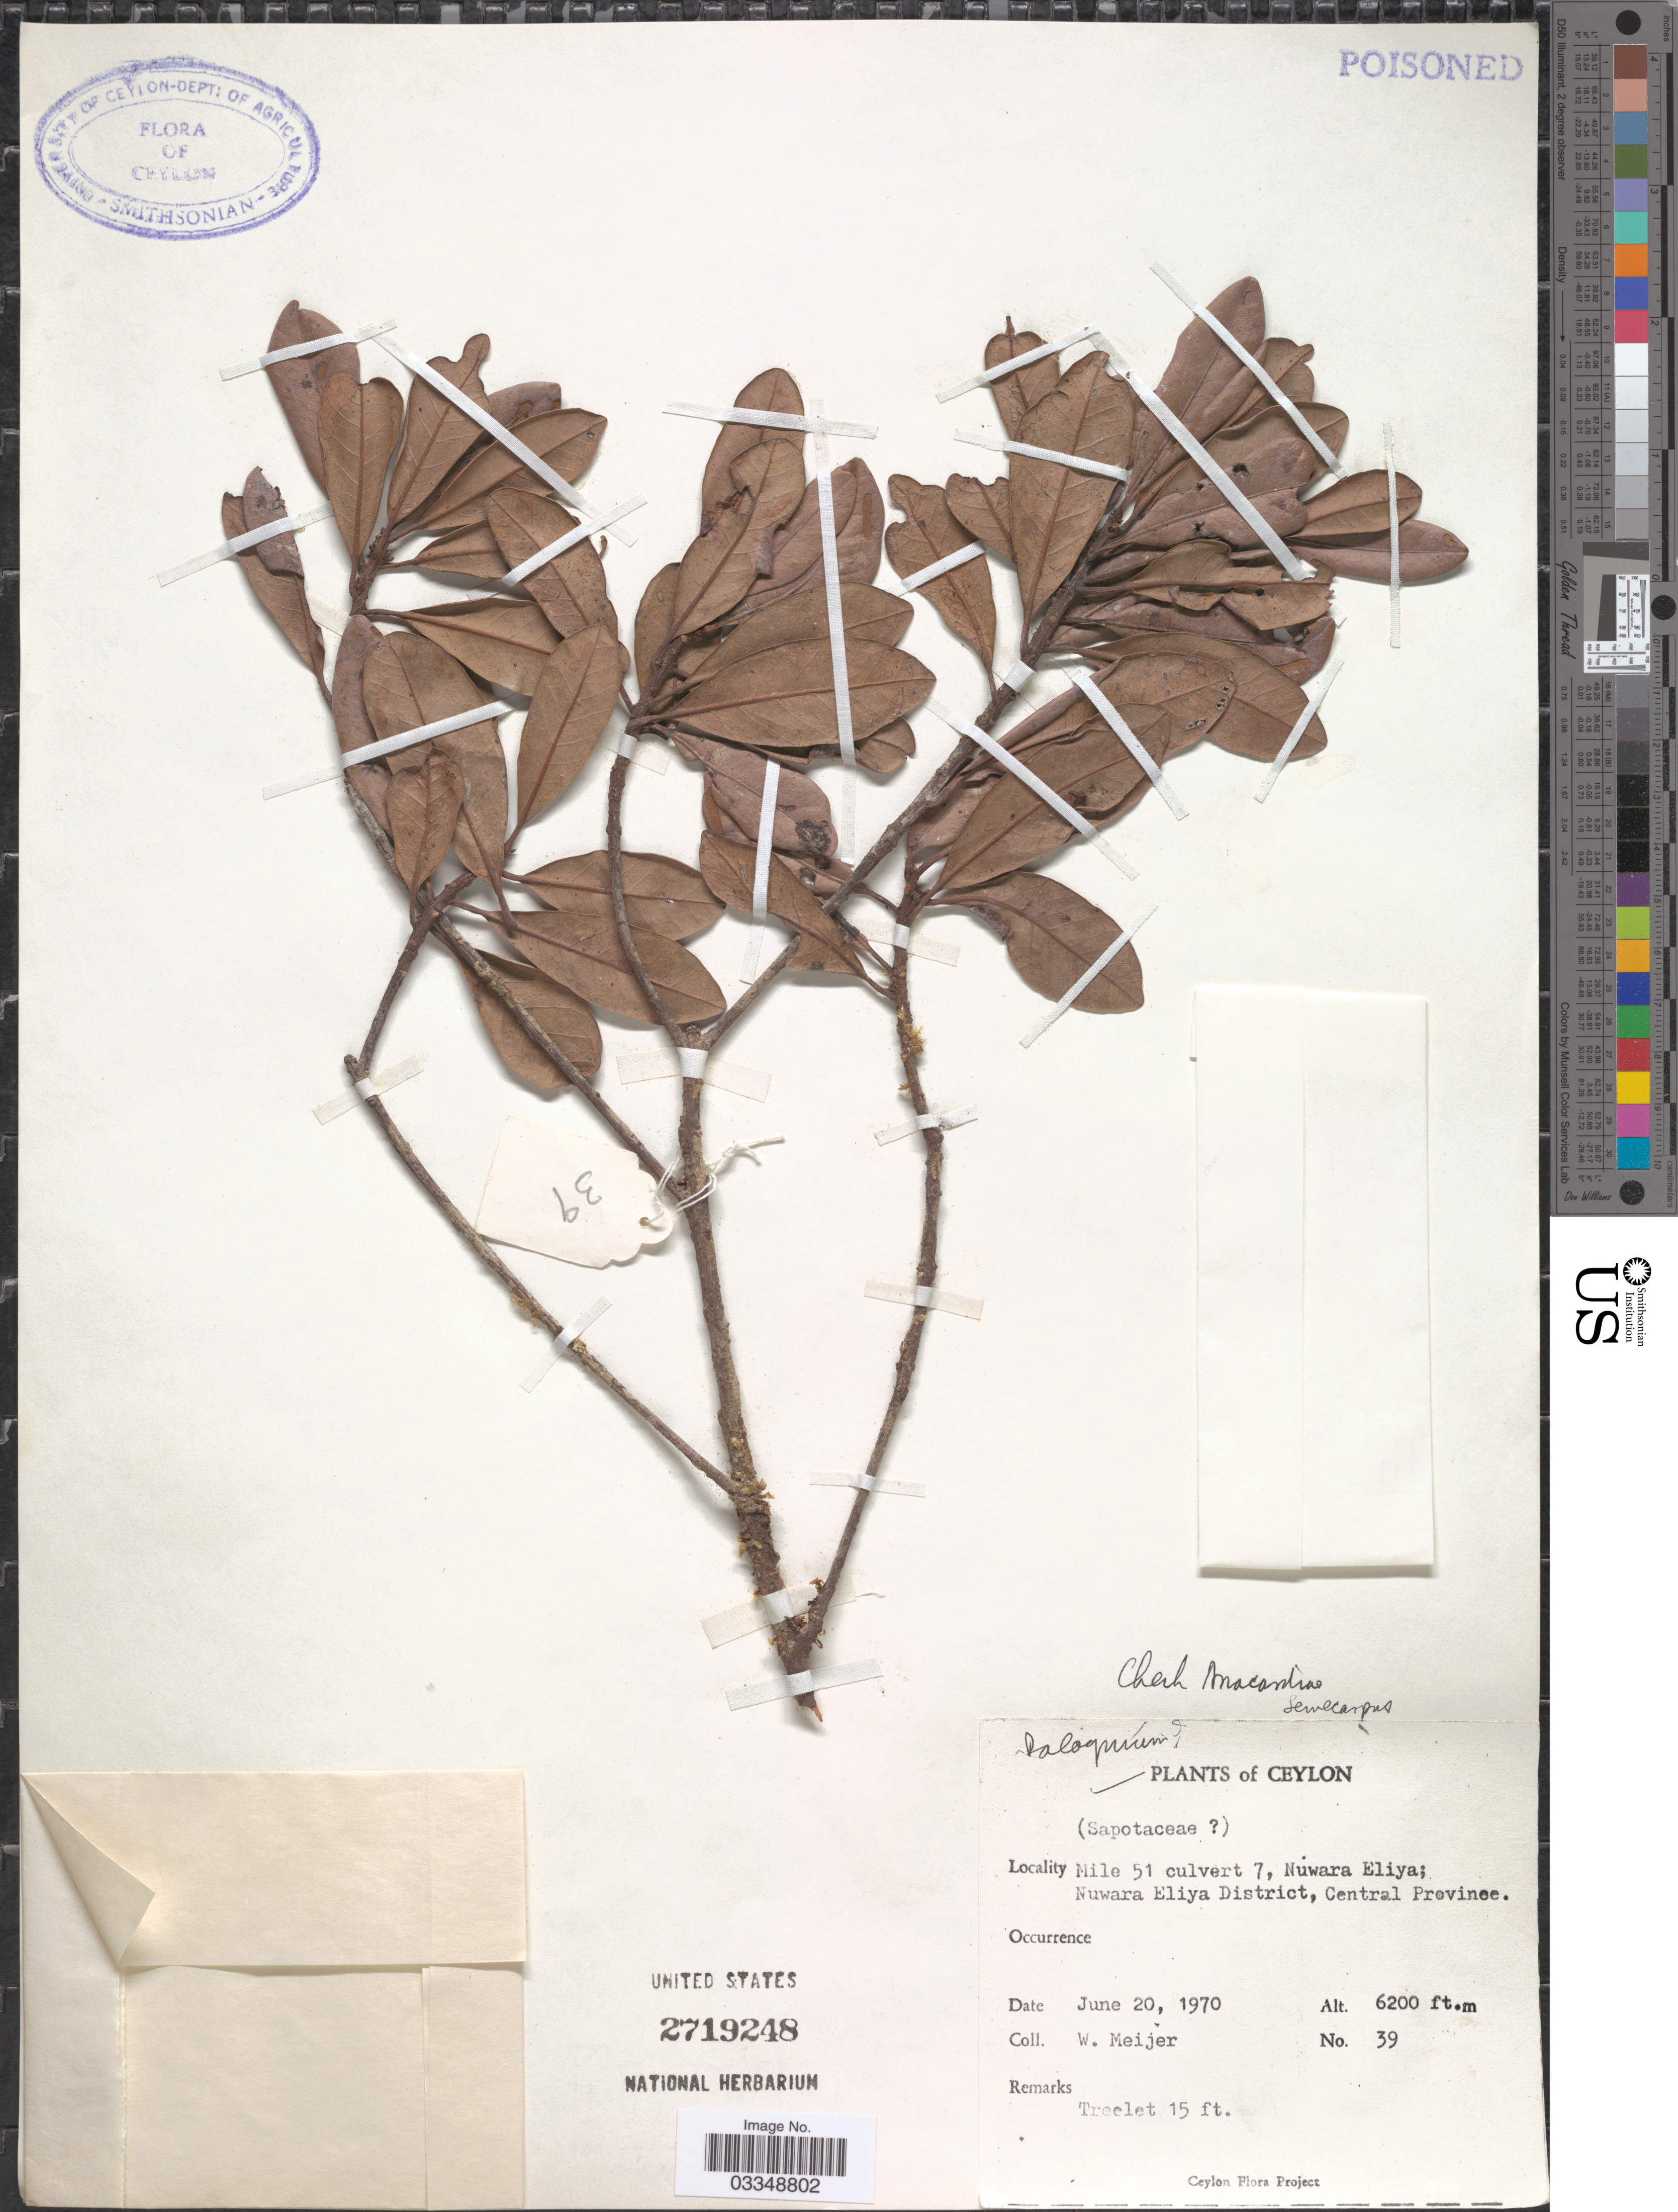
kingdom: Plantae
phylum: Tracheophyta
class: Magnoliopsida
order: Sapindales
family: Anacardiaceae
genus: Semecarpus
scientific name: Semecarpus sp.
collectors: W. Meijer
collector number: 39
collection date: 1970-06-20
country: Sri Lanka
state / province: Central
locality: Ceylon. Mile 50 culvert 7, Nuwara Eliya; Nuwara Eliya District.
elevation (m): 1890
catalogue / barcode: US 2719248